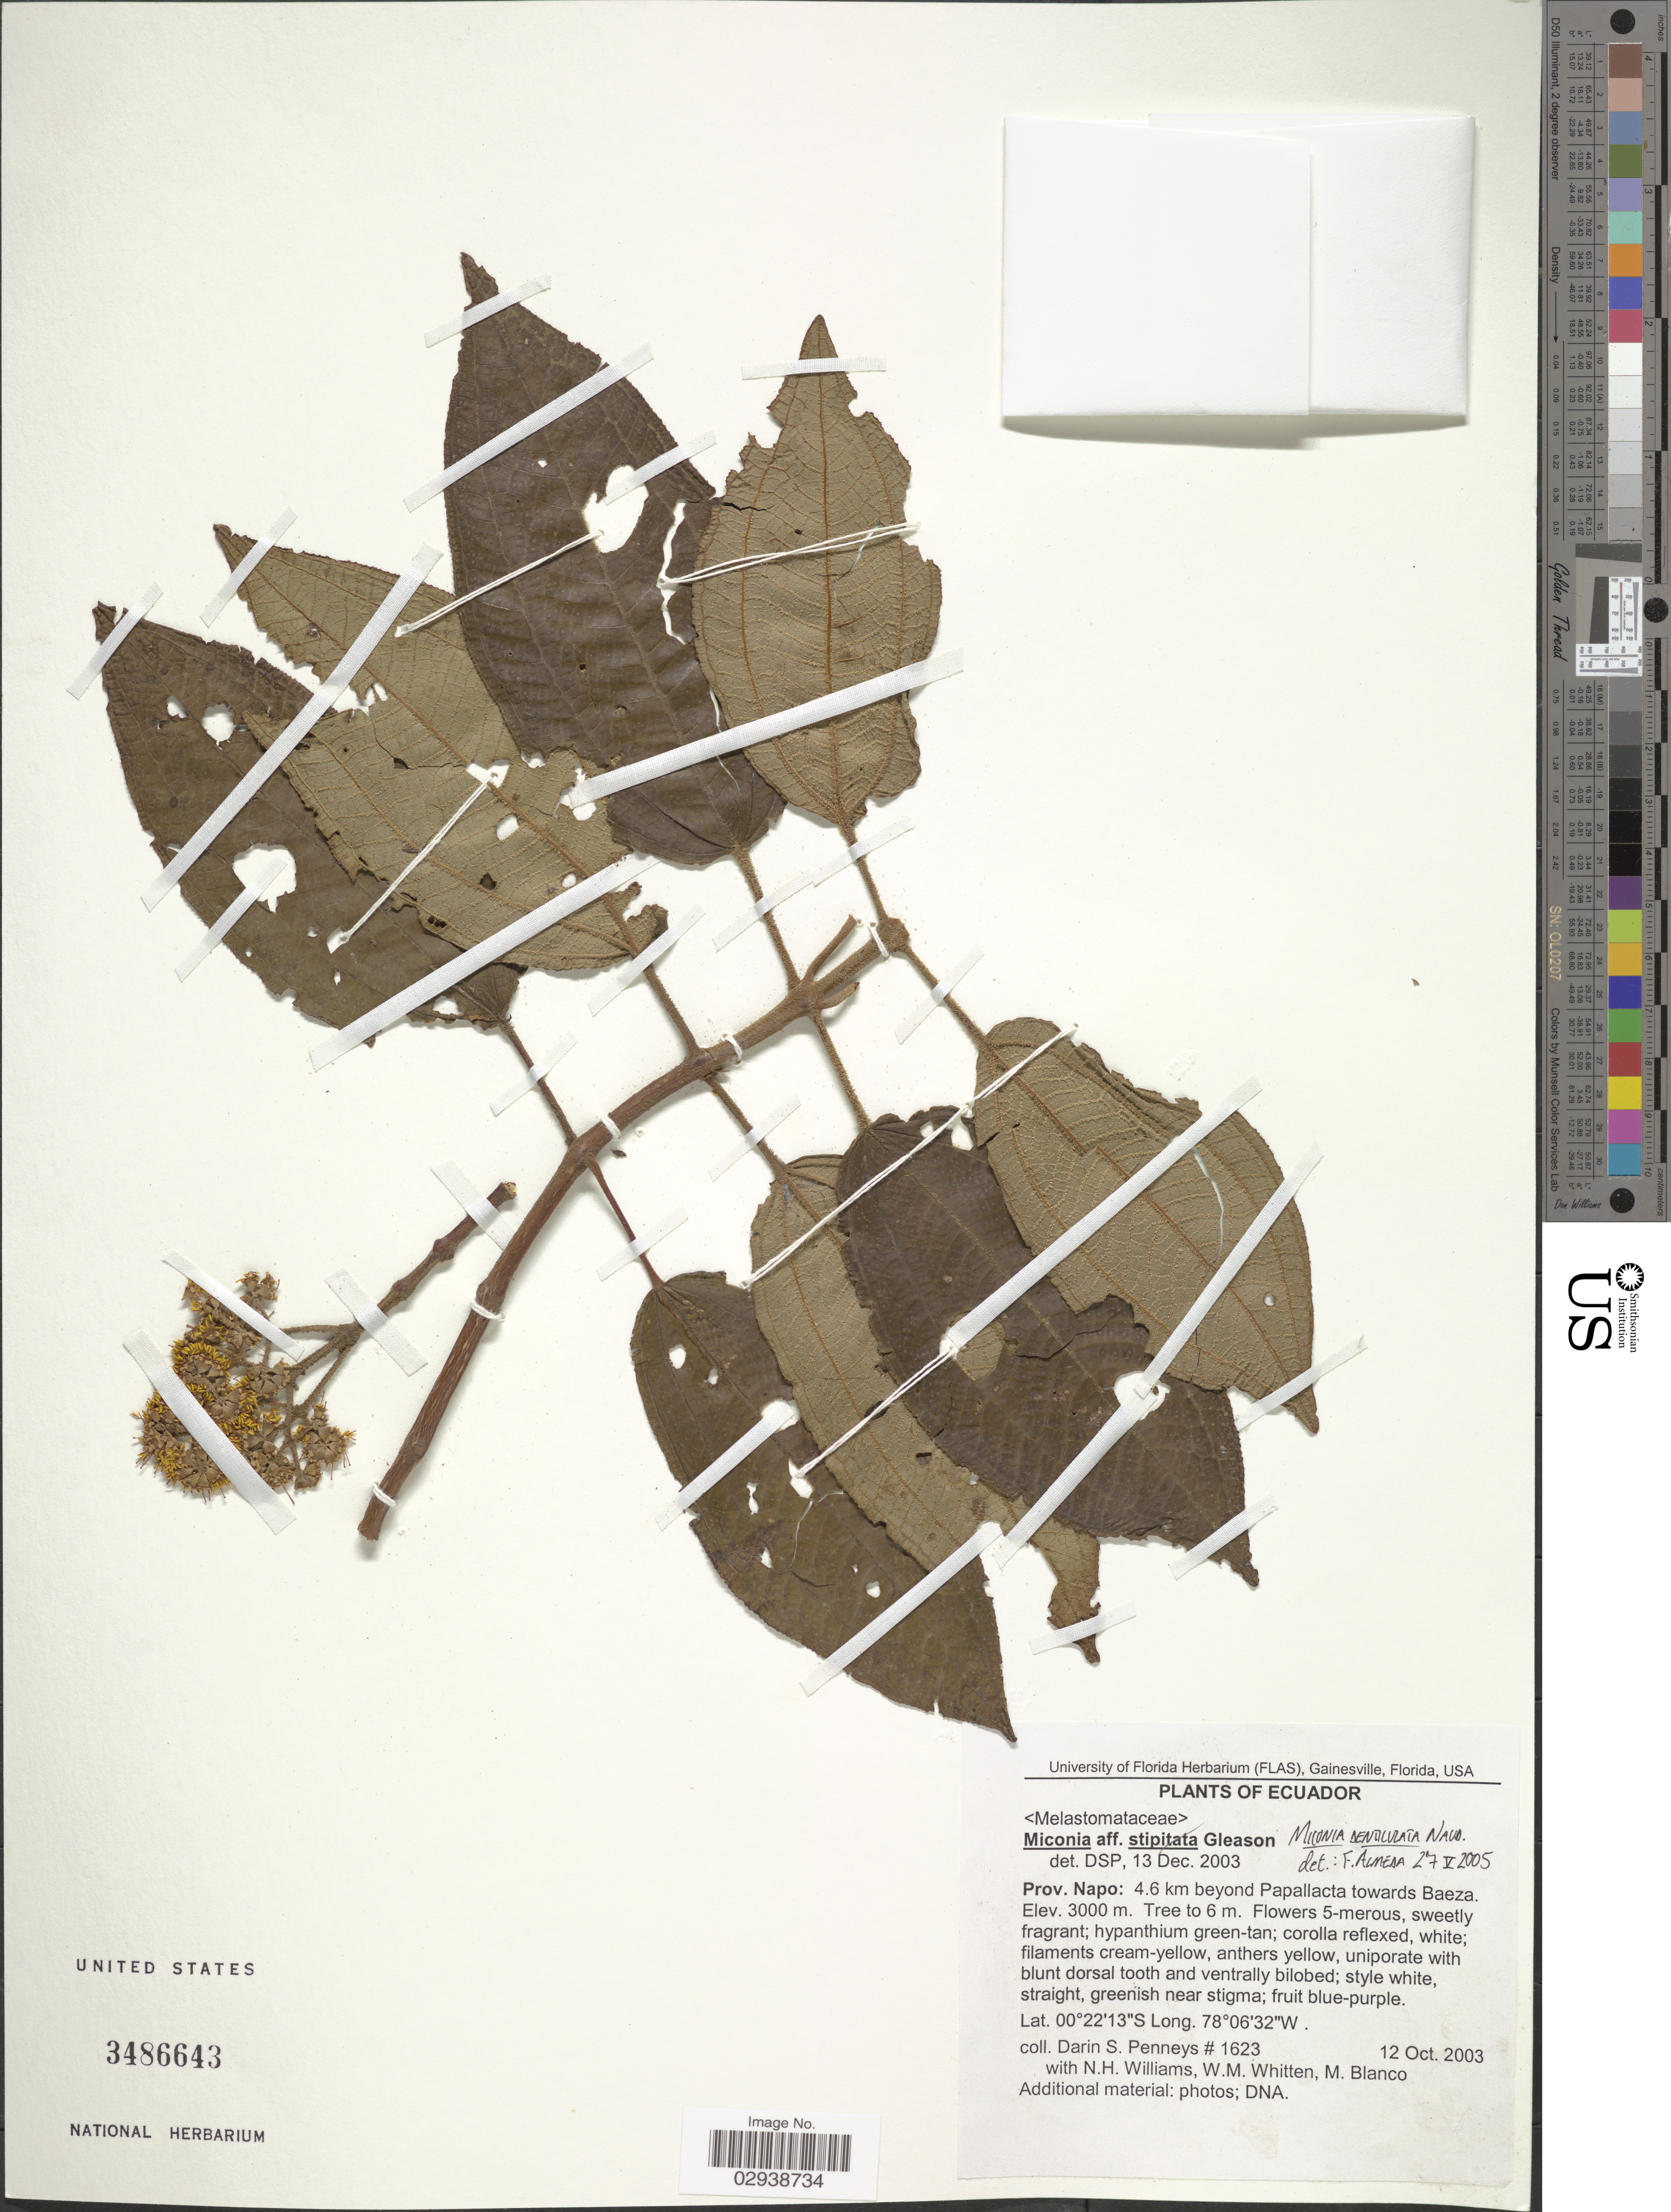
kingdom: Plantae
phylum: Tracheophyta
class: Magnoliopsida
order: Myrtales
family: Melastomataceae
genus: Miconia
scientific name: Miconia denticulata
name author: Naudin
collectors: D. S. Penneys, N. H. Williams, W. M. Whitten & M. Blanco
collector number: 1623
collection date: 2003-10-12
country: Ecuador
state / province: Napo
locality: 4.6 km beyond Papallacta towards Baeza.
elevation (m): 3000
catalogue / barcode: US 3486643